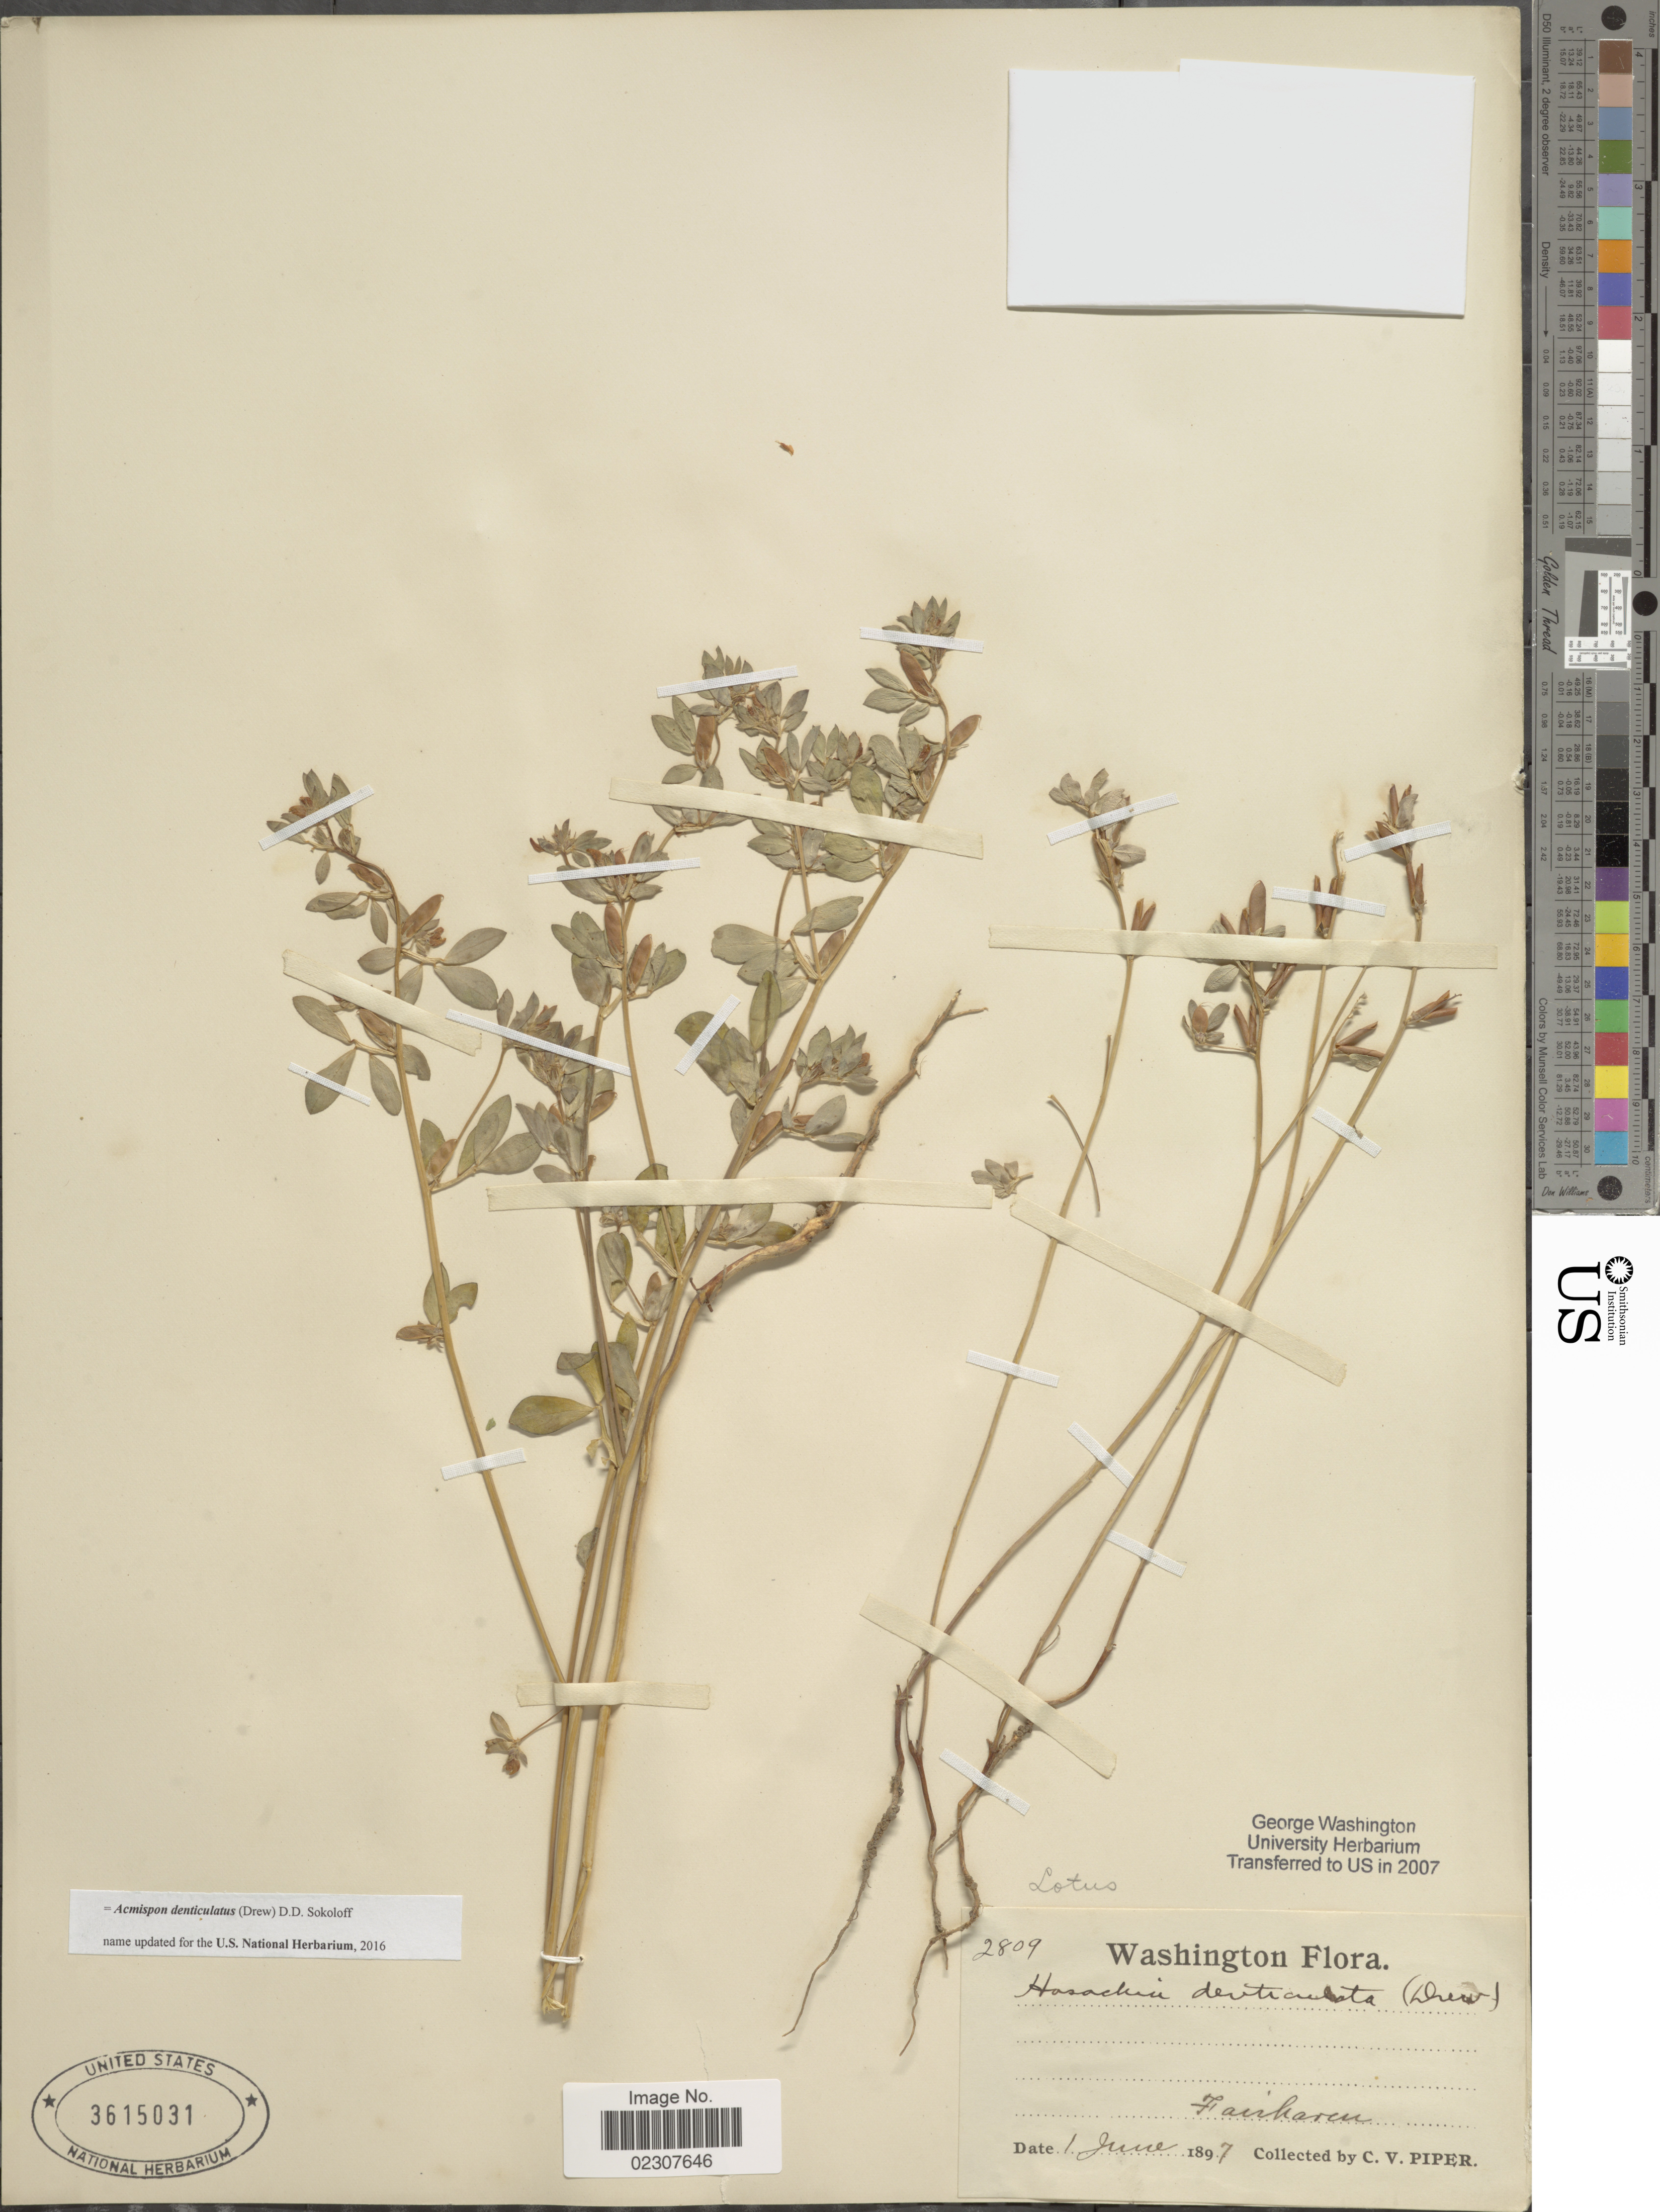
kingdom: Plantae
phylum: Tracheophyta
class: Magnoliopsida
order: Fabales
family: Fabaceae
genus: Acmispon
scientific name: Acmispon denticulatus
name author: (Drew) D.D. Sokoloff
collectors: C. V. Piper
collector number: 2809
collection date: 1897-06-01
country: United States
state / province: Washington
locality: Fairhaven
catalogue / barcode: US 3615031